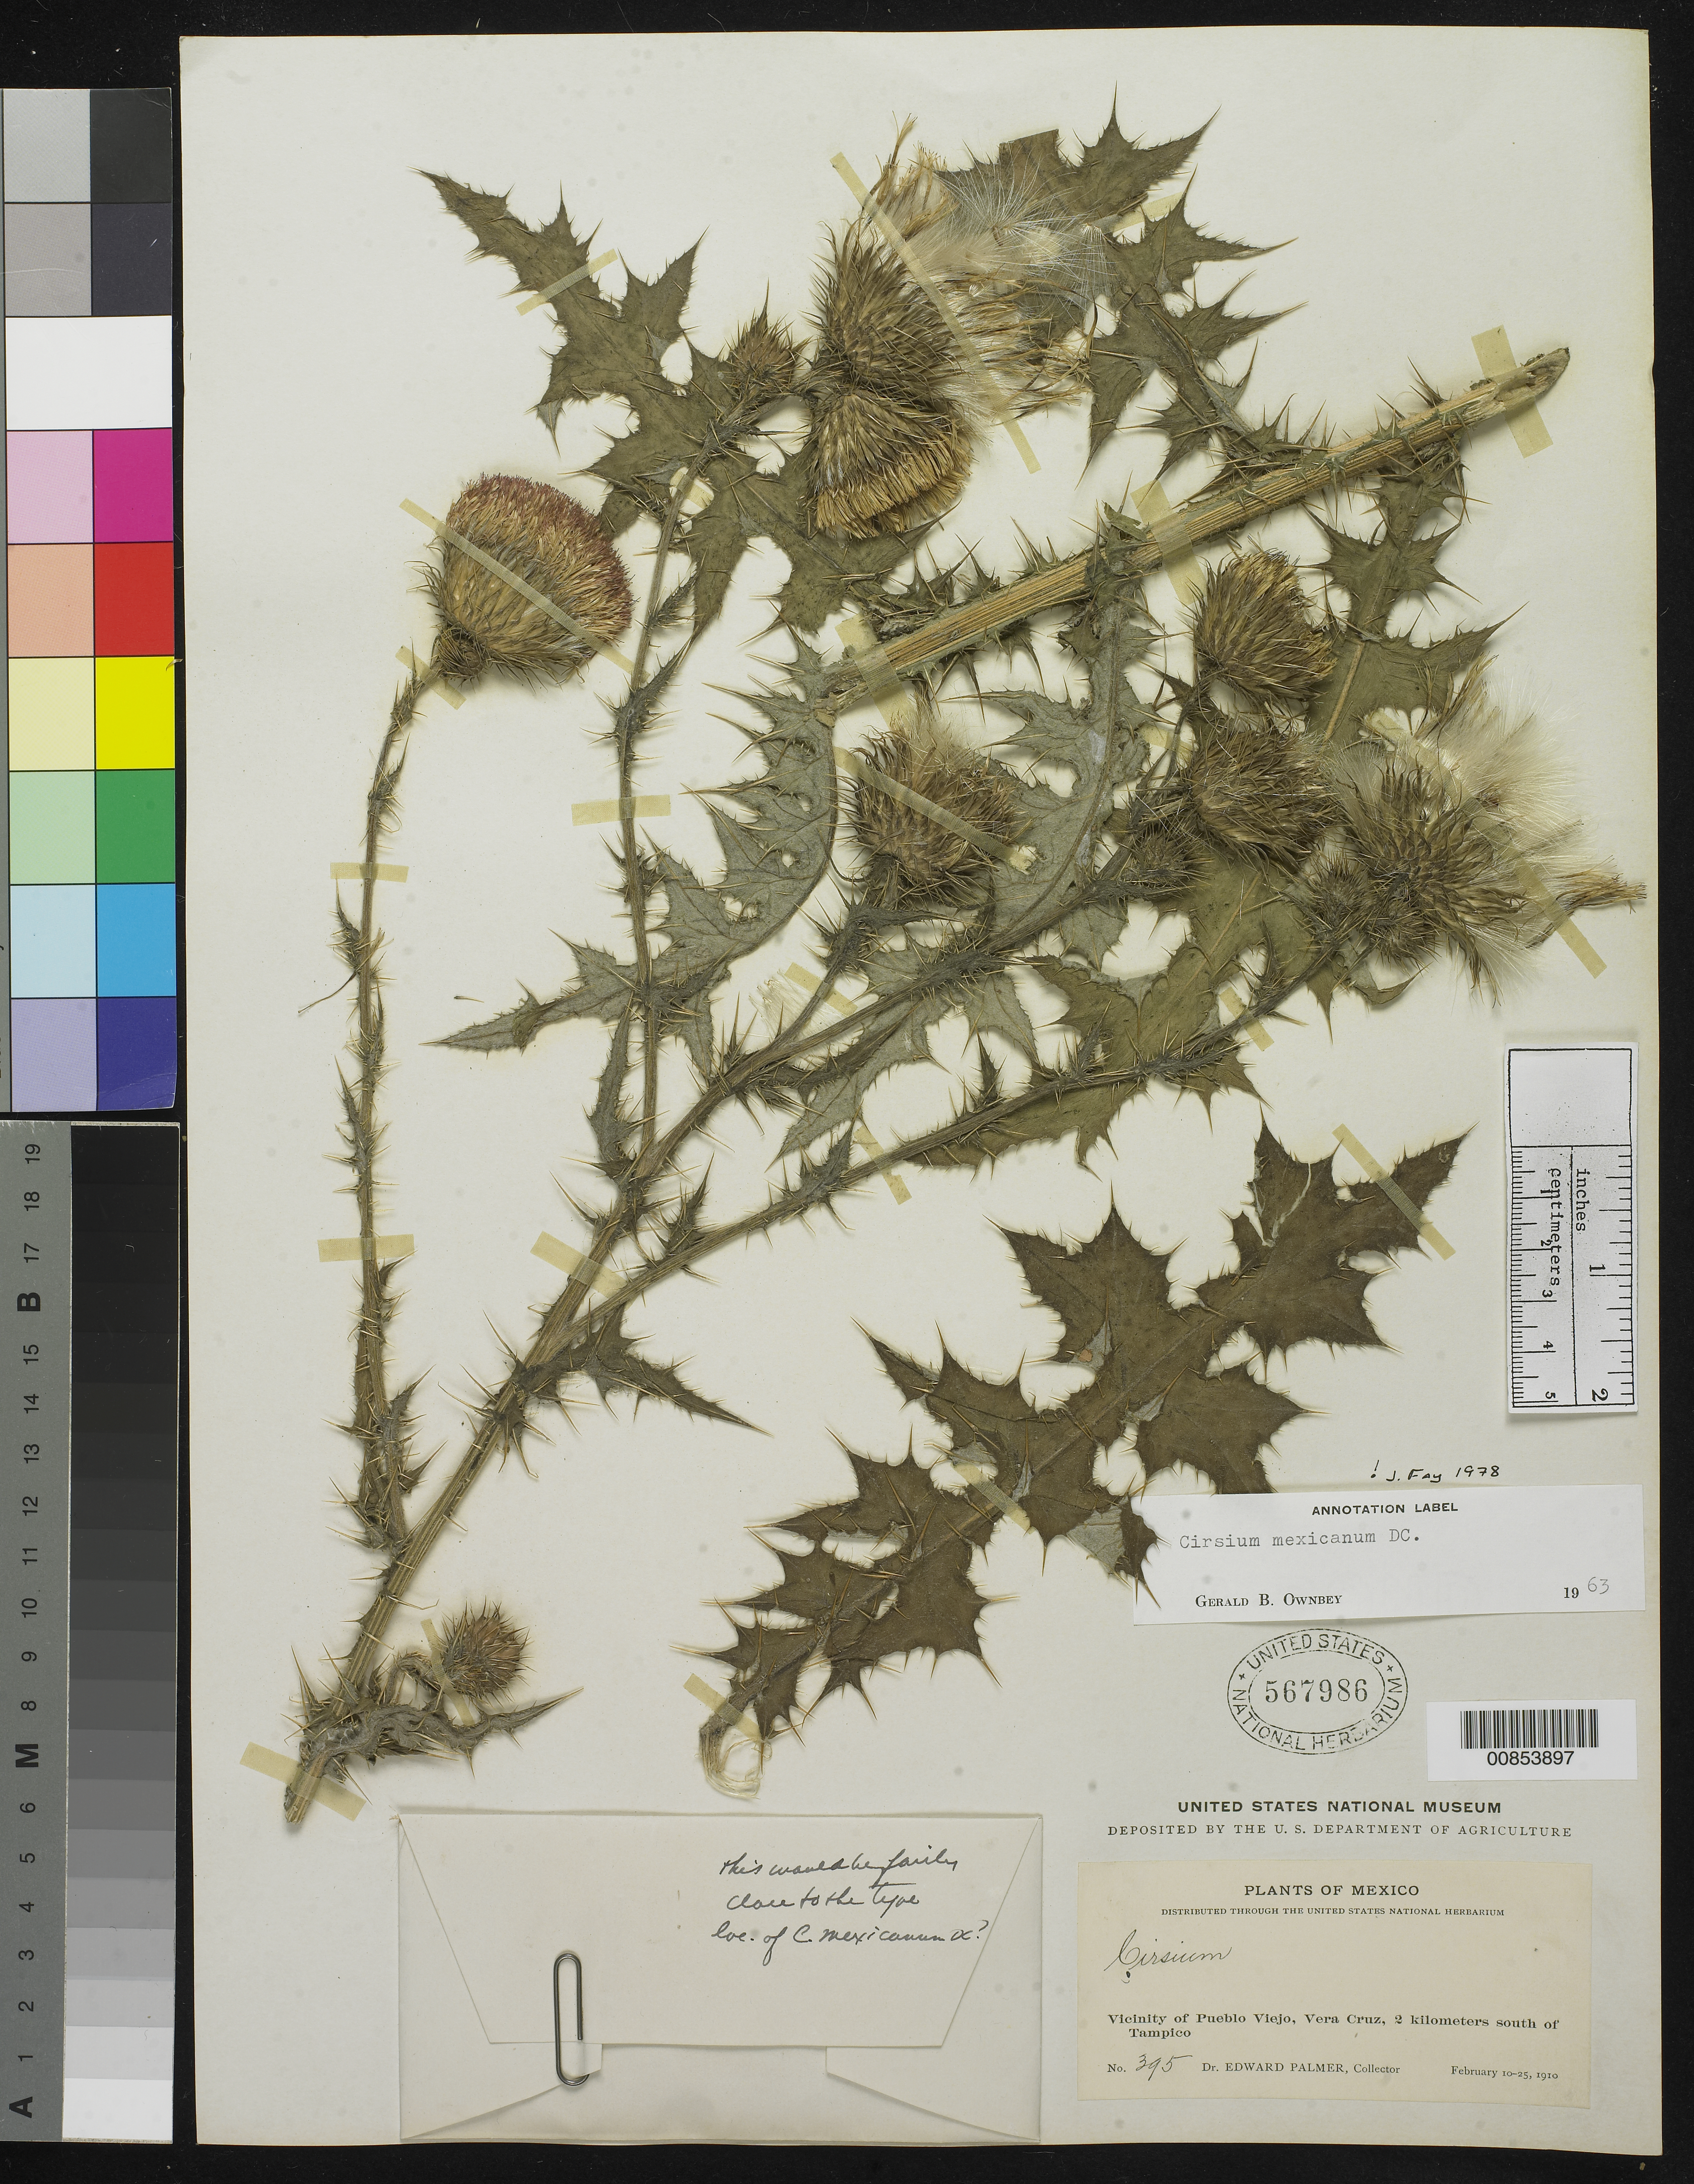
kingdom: Plantae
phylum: Tracheophyta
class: Magnoliopsida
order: Asterales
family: Asteraceae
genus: Cirsium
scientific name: Cirsium mexicanum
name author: DC.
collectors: E. Palmer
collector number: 395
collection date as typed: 10 Feb 1910 to 25 Feb 1910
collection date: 1910-02-10/1910-02-25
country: Mexico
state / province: Veracruz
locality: Vicinity of Pueblo Viejo, Veracruz, 2 kilometers south of Tampico.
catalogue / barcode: US 567986